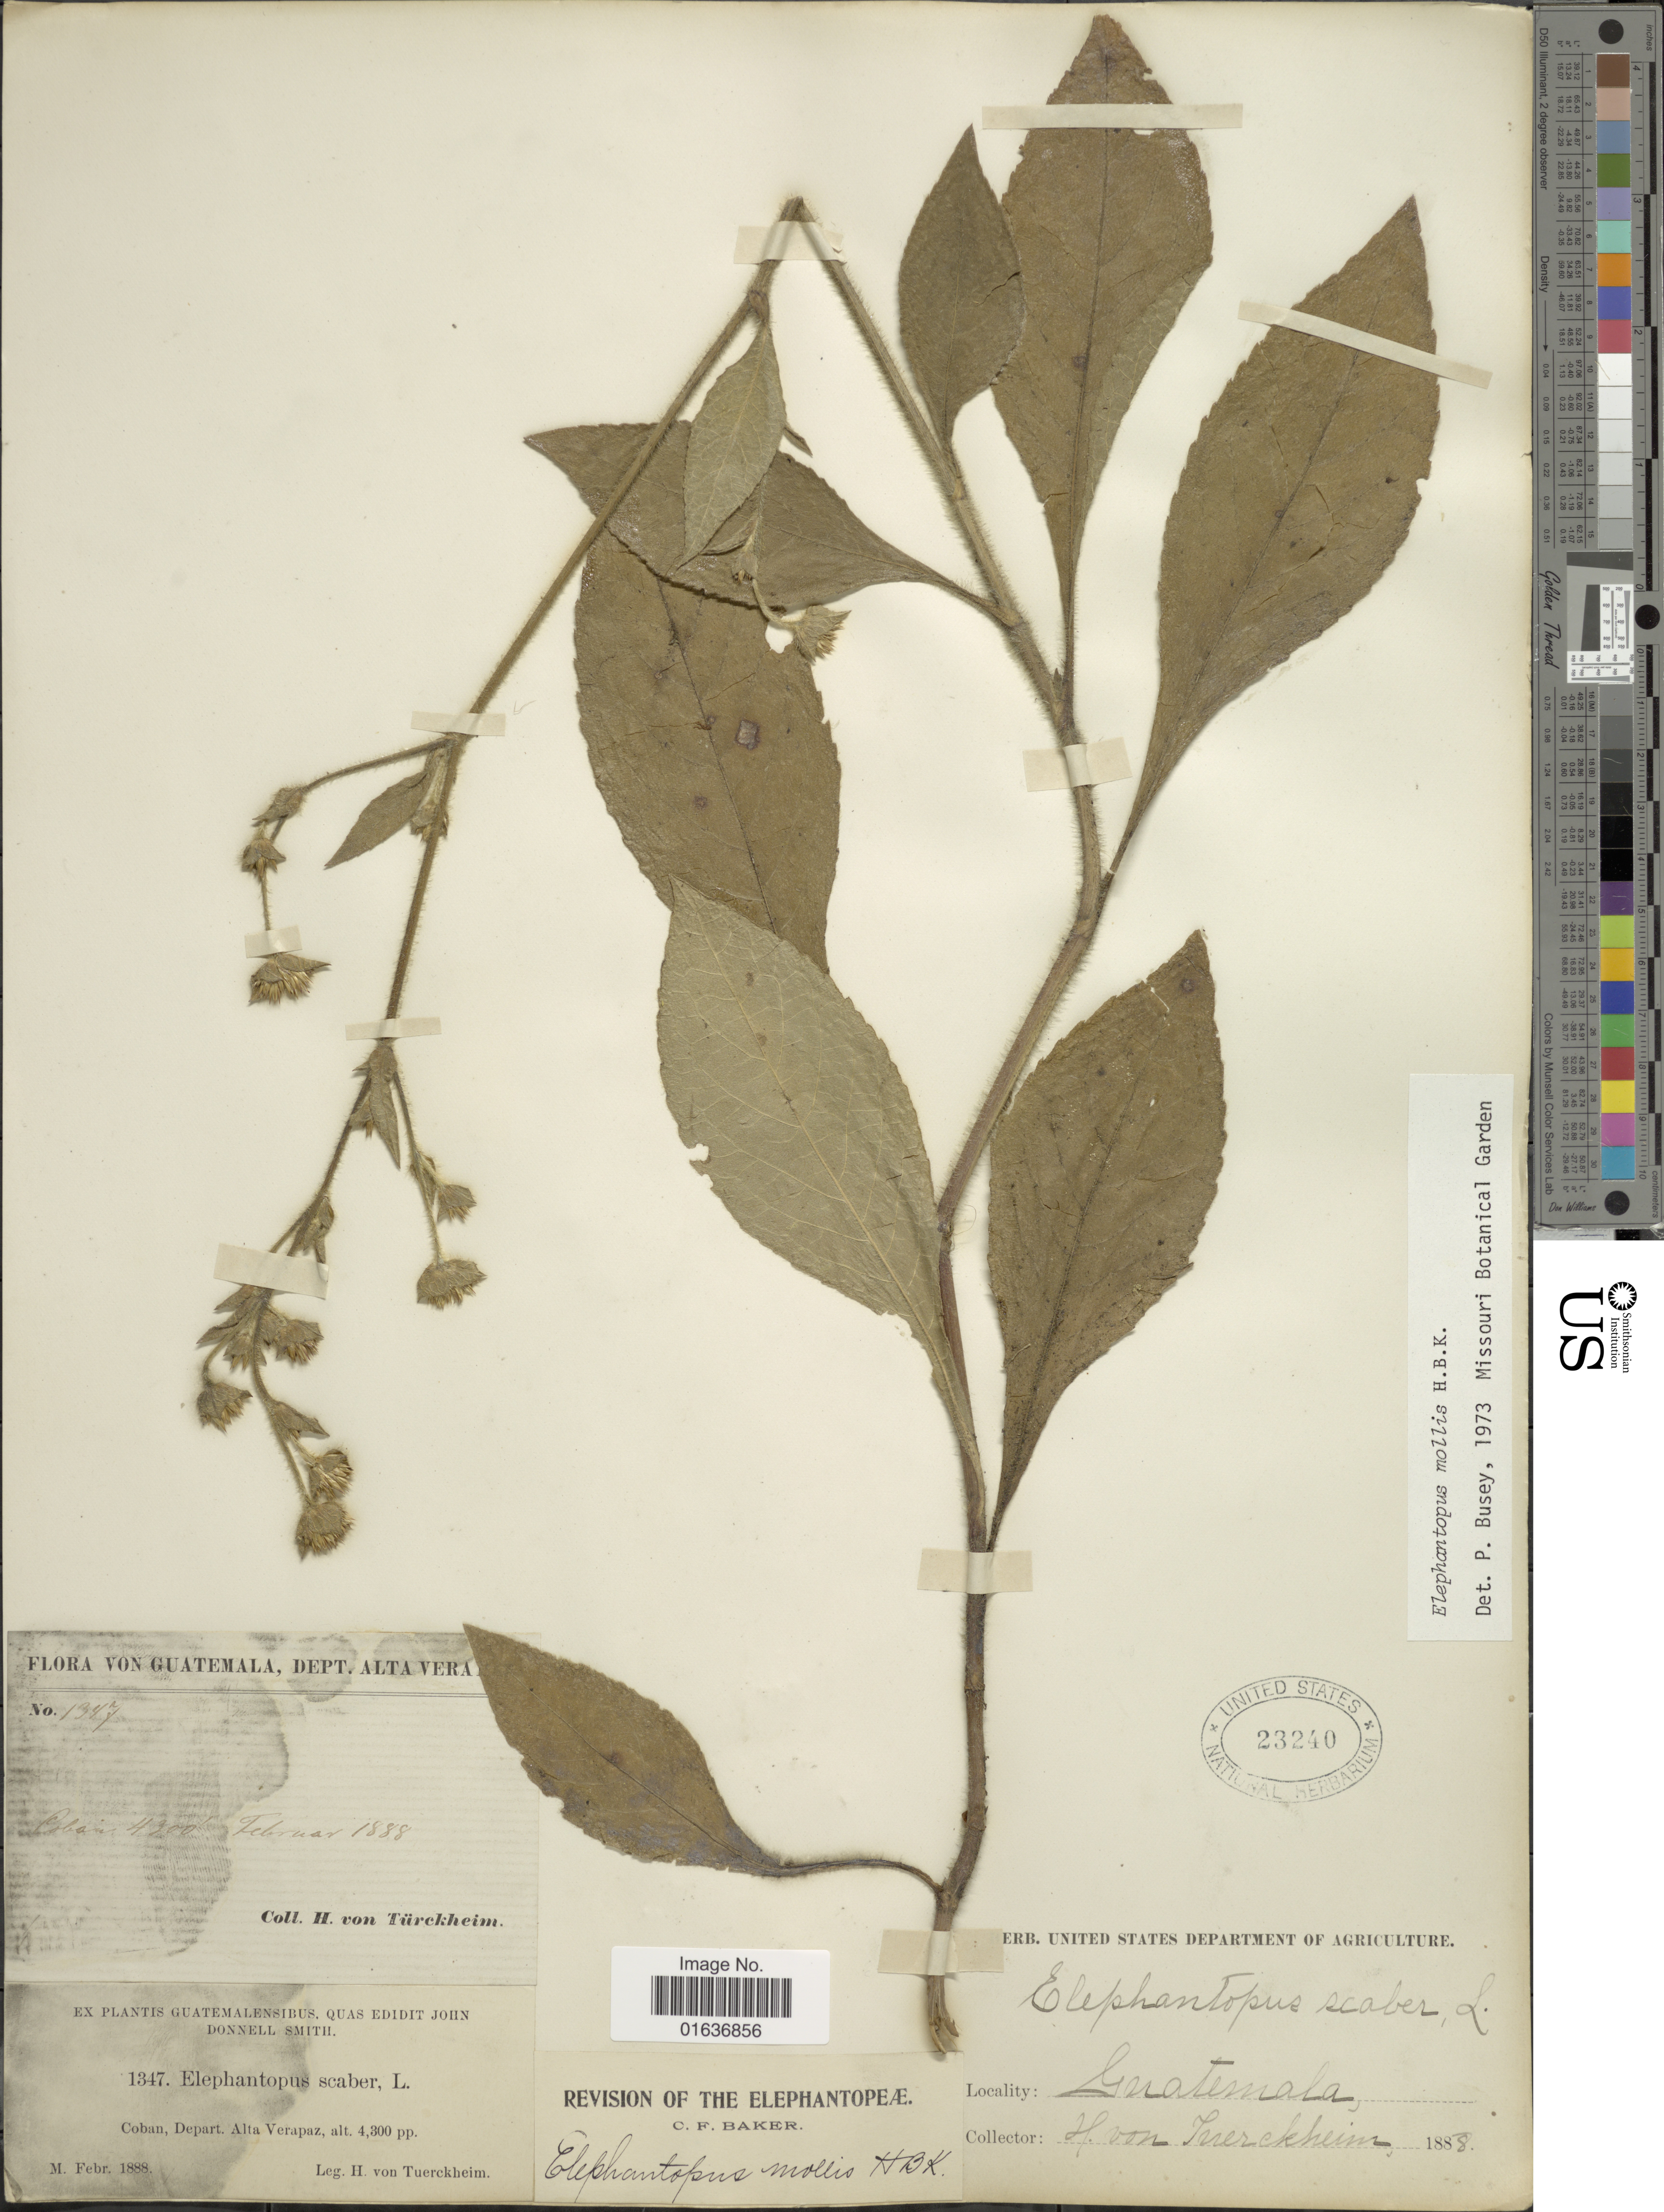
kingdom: Plantae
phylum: Tracheophyta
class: Magnoliopsida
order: Asterales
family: Asteraceae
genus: Elephantopus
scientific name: Elephantopus mollis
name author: Kunth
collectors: H. von Türckheim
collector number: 1347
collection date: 1888-02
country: Guatemala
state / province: Alta Verapaz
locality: Coban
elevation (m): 1311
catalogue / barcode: US 23240